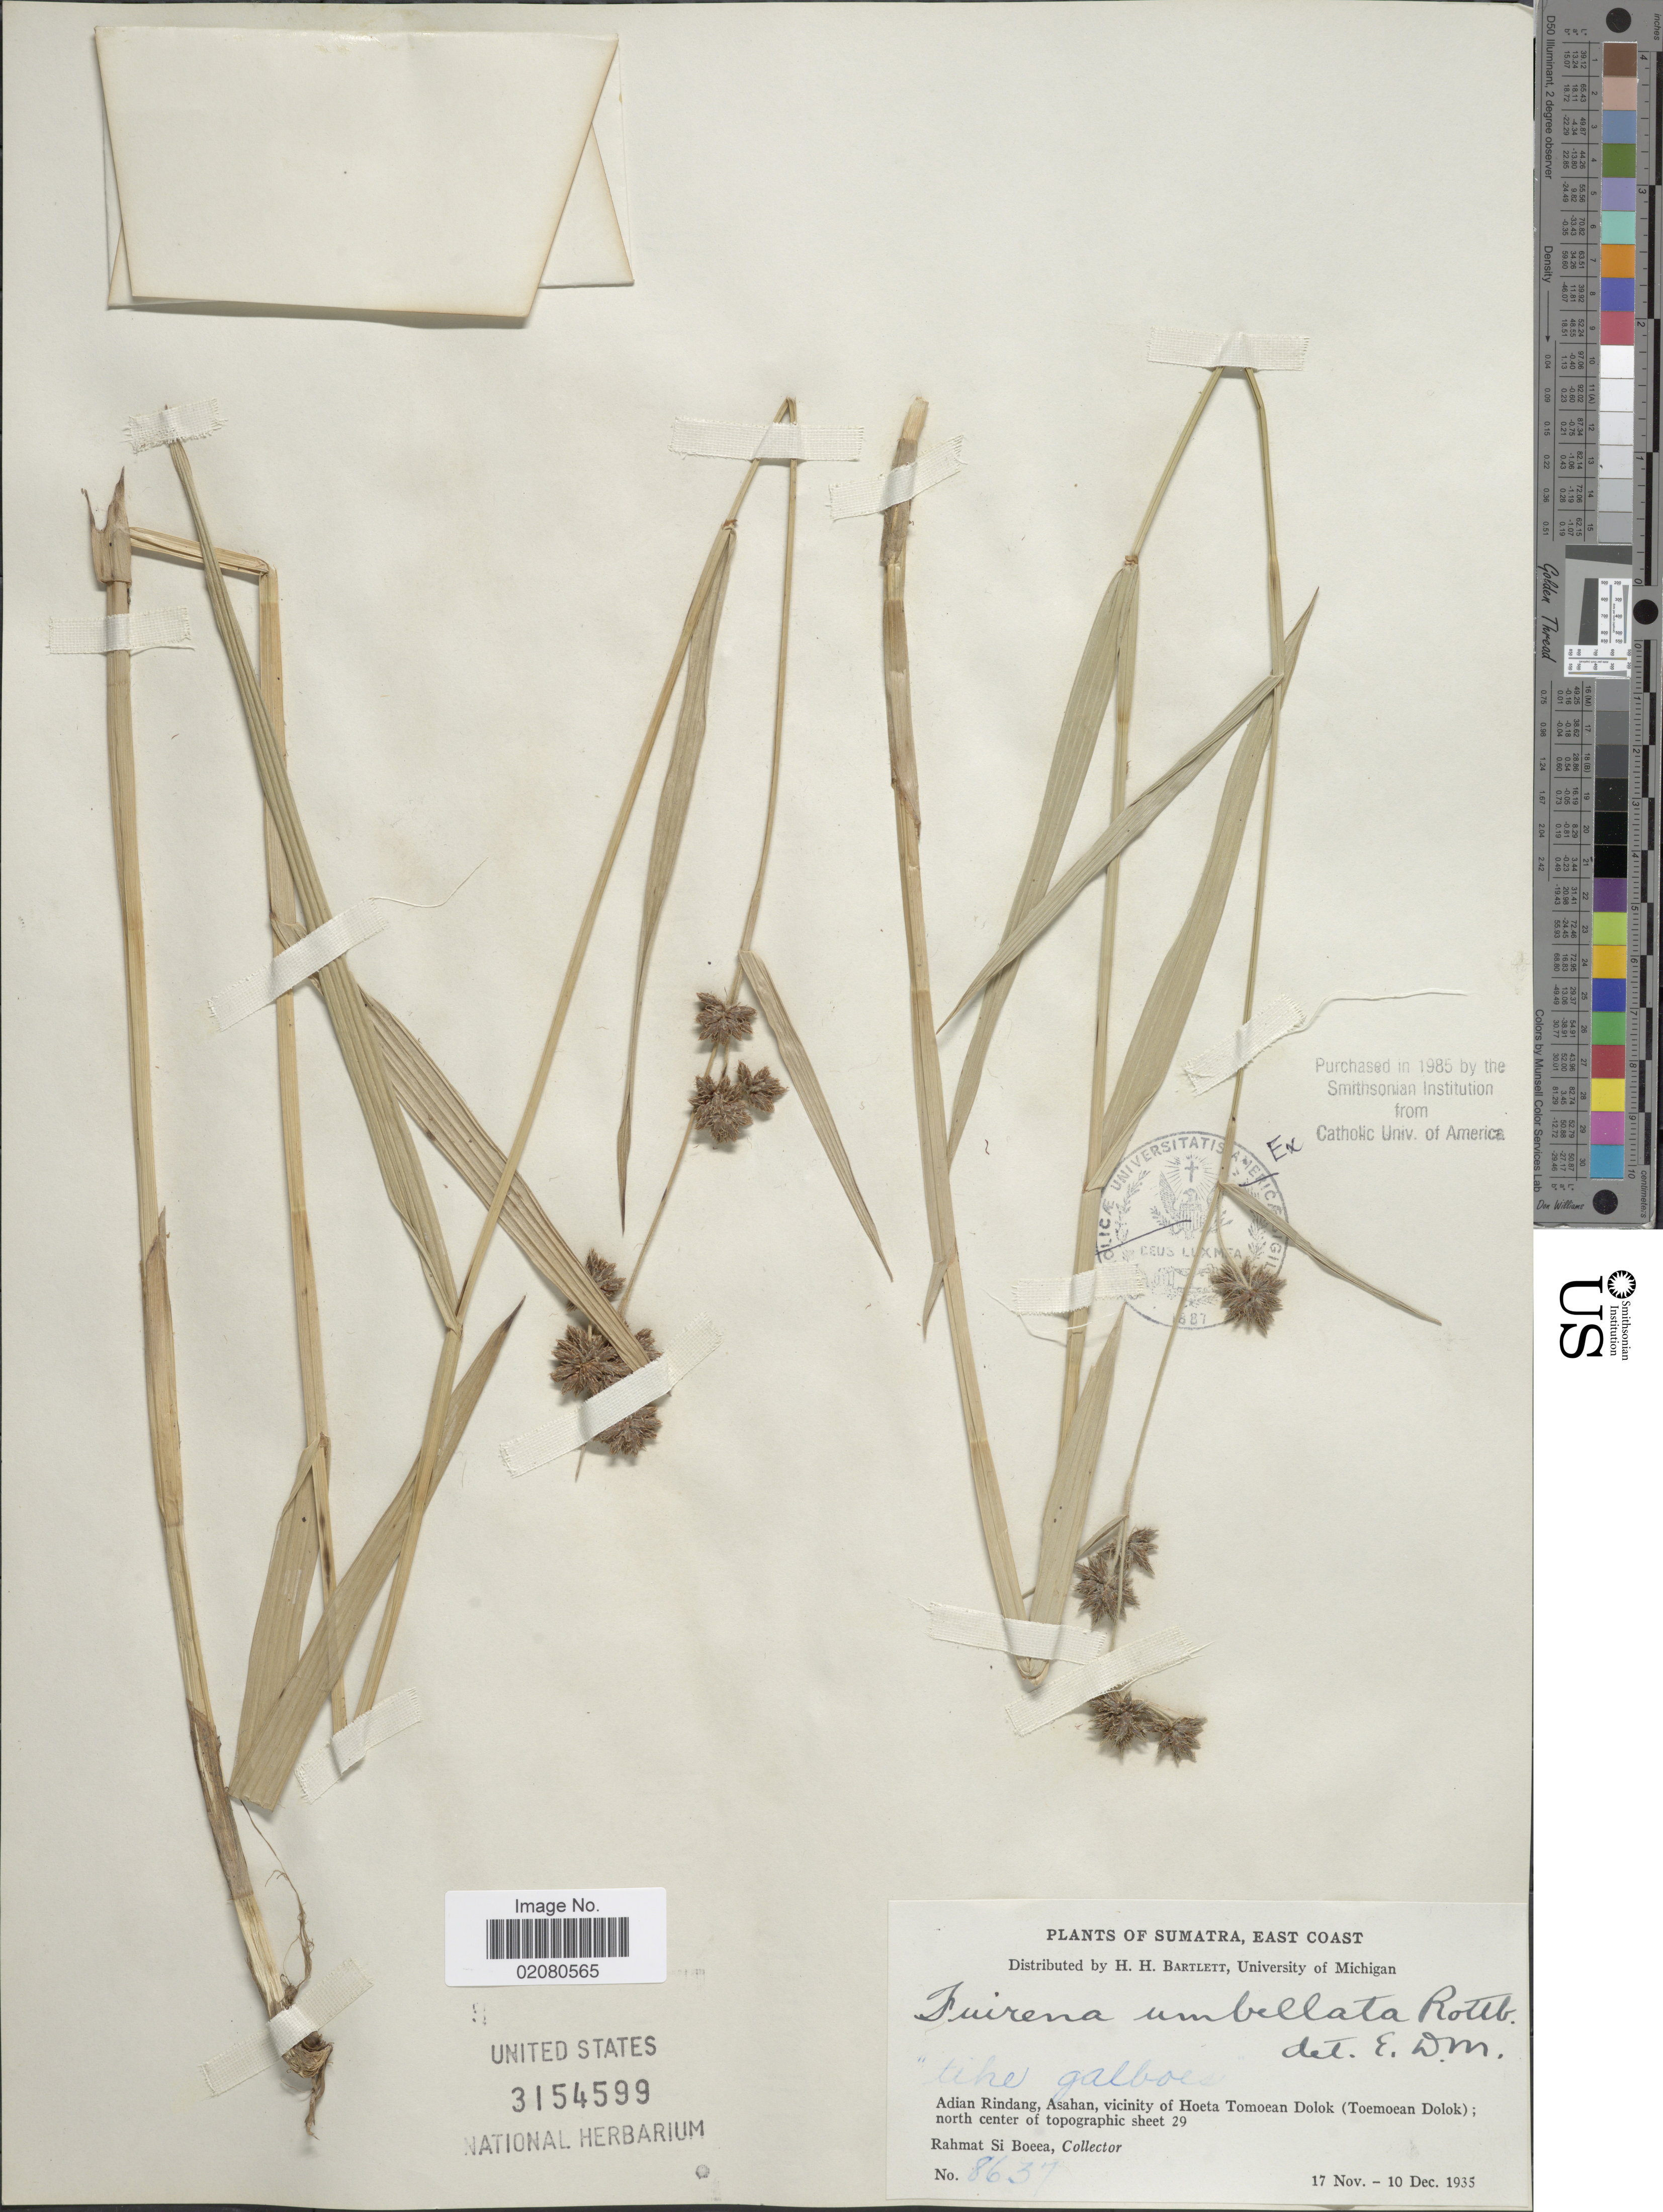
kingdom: Plantae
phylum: Tracheophyta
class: Liliopsida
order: Poales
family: Cyperaceae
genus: Fuirena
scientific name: Fuirena umbellata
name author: Rottb.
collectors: Rahmat Si Boeea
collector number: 8637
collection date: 1935-11-17/1935-12-10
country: Indonesia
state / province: Sumatra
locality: Sumatra, East Coast, Adian Rindang, Asahan, vicinity of Hoeta Tomoean Dolok (Toemoean Dolok), north center of topgraphic sheet 29.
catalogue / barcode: US 3154599